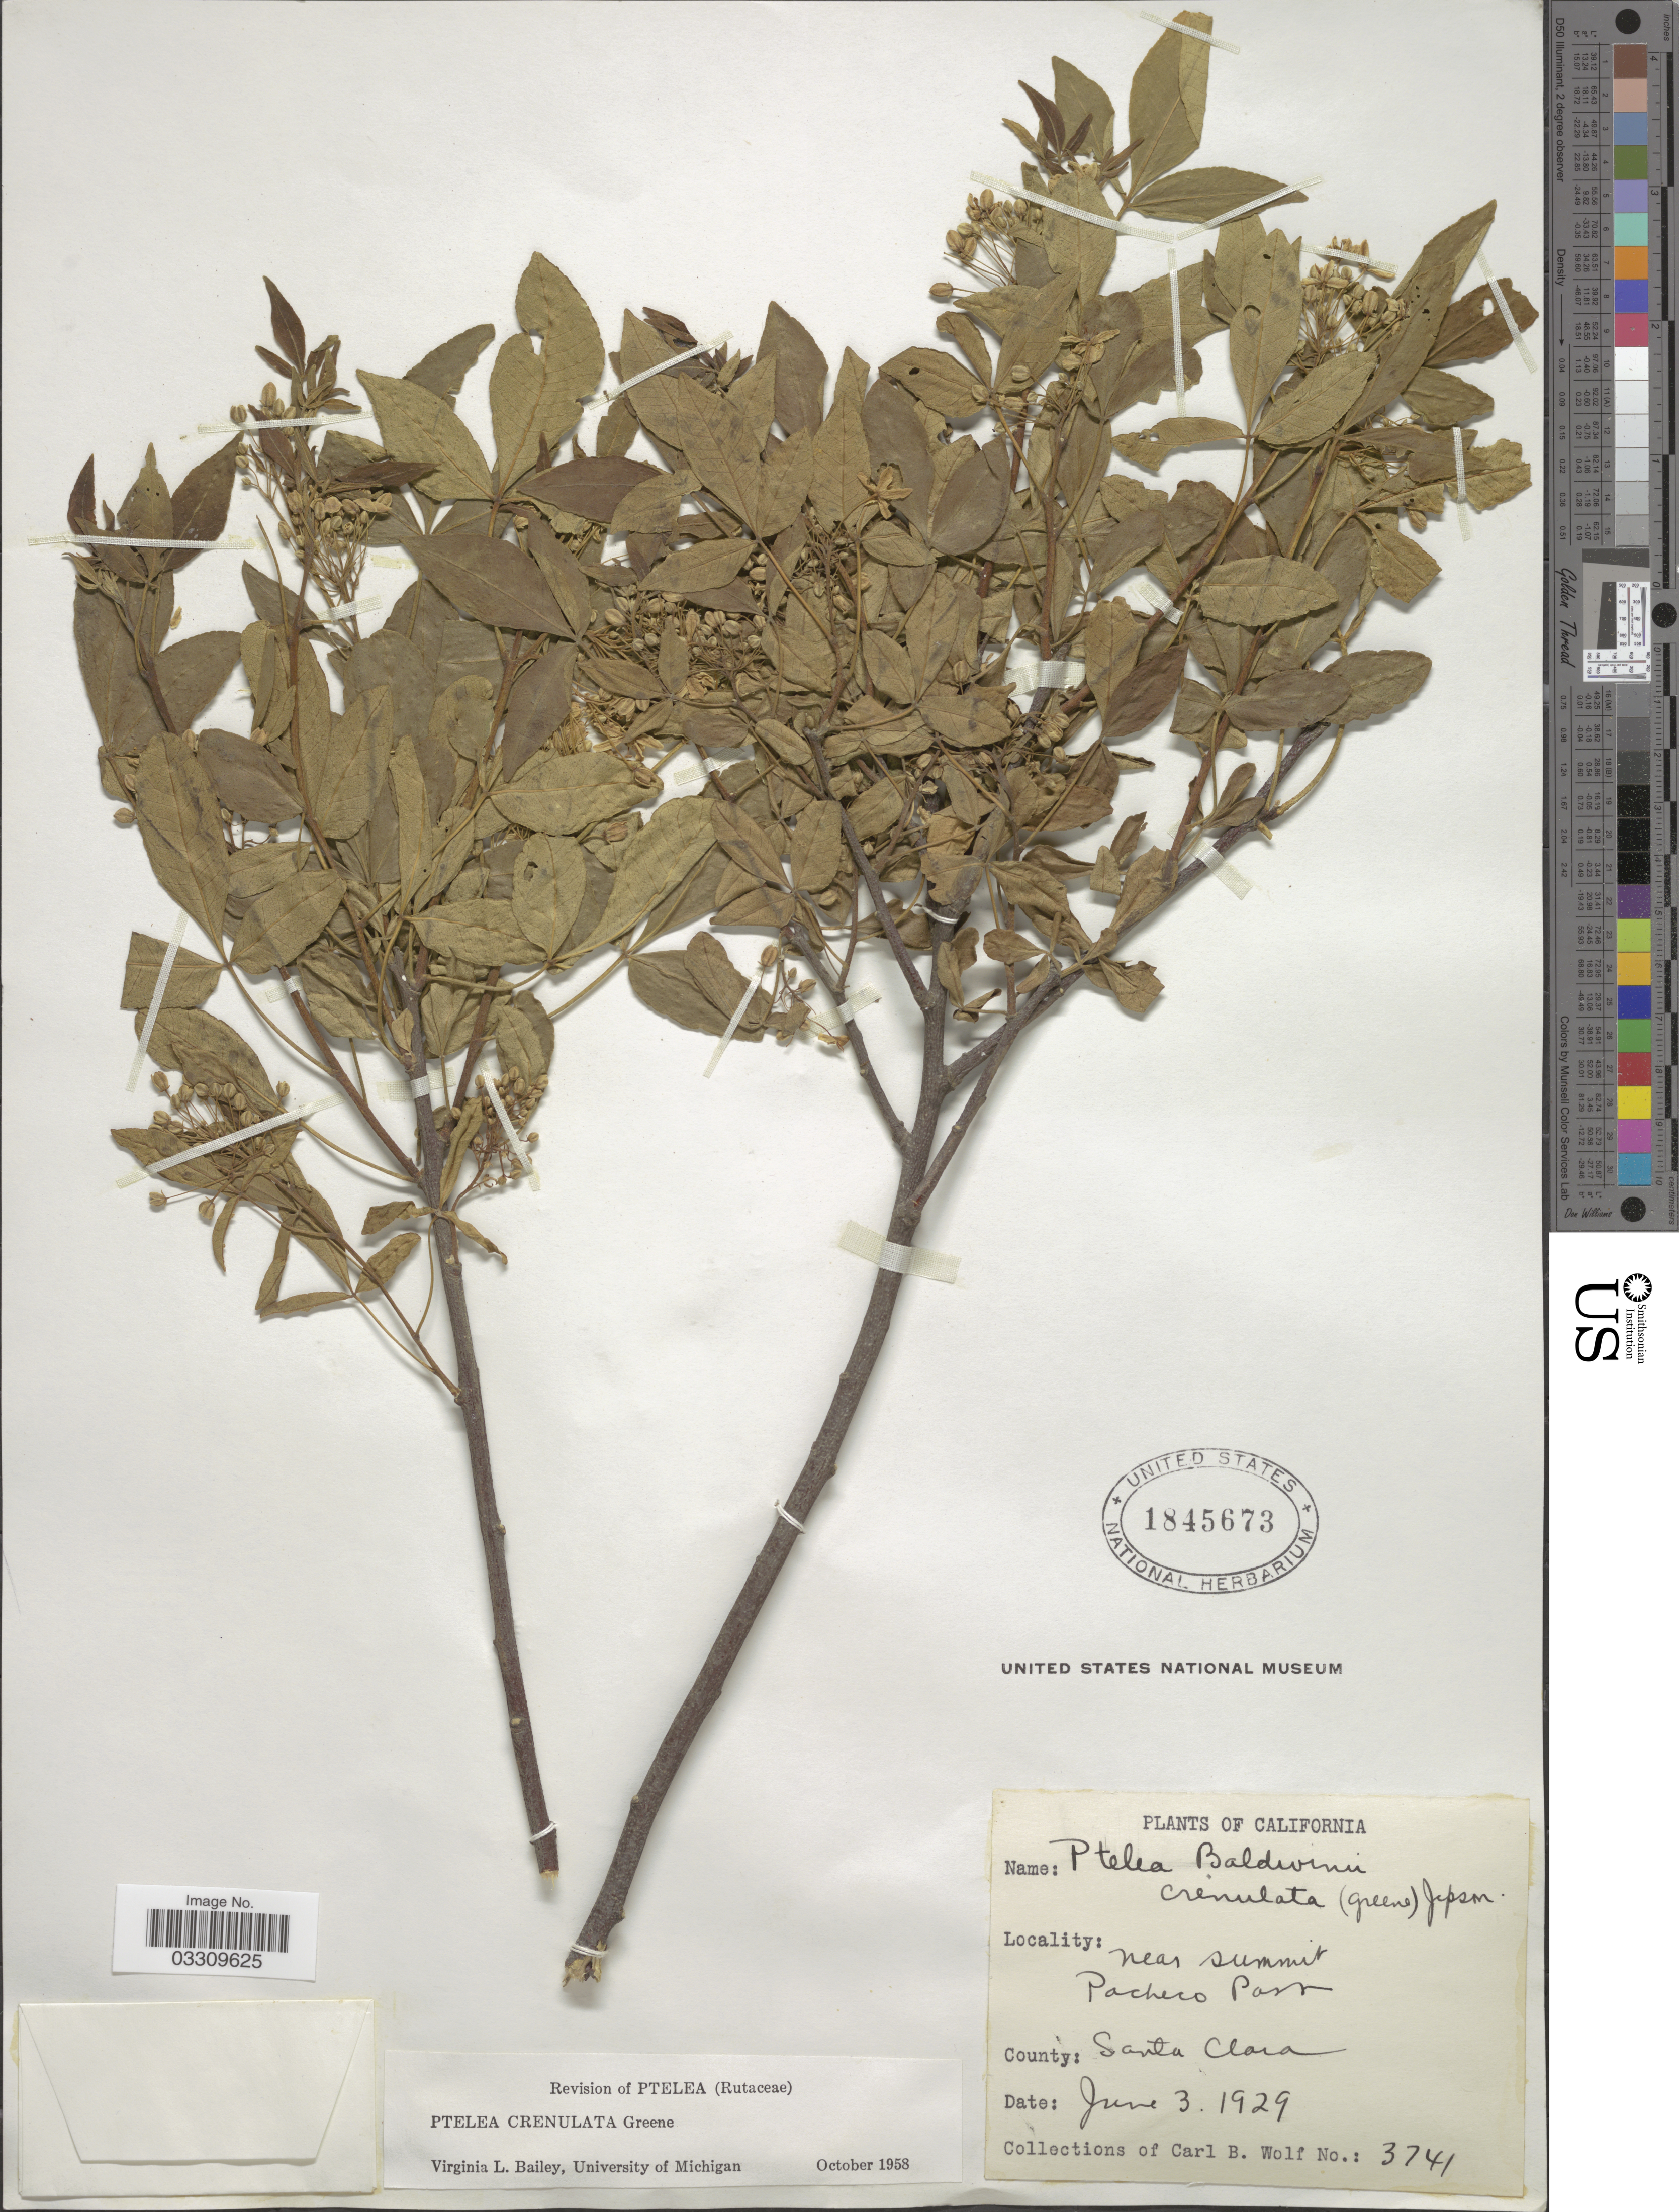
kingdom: Plantae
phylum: Tracheophyta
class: Magnoliopsida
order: Sapindales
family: Rutaceae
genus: Ptelea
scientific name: Ptelea crenulata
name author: Greene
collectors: C. B. Wolf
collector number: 3741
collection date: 1929-06-03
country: United States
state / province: California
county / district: Santa Clara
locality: Near summit Pacheco Pass, County: Santa Clara.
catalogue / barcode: US 1845673